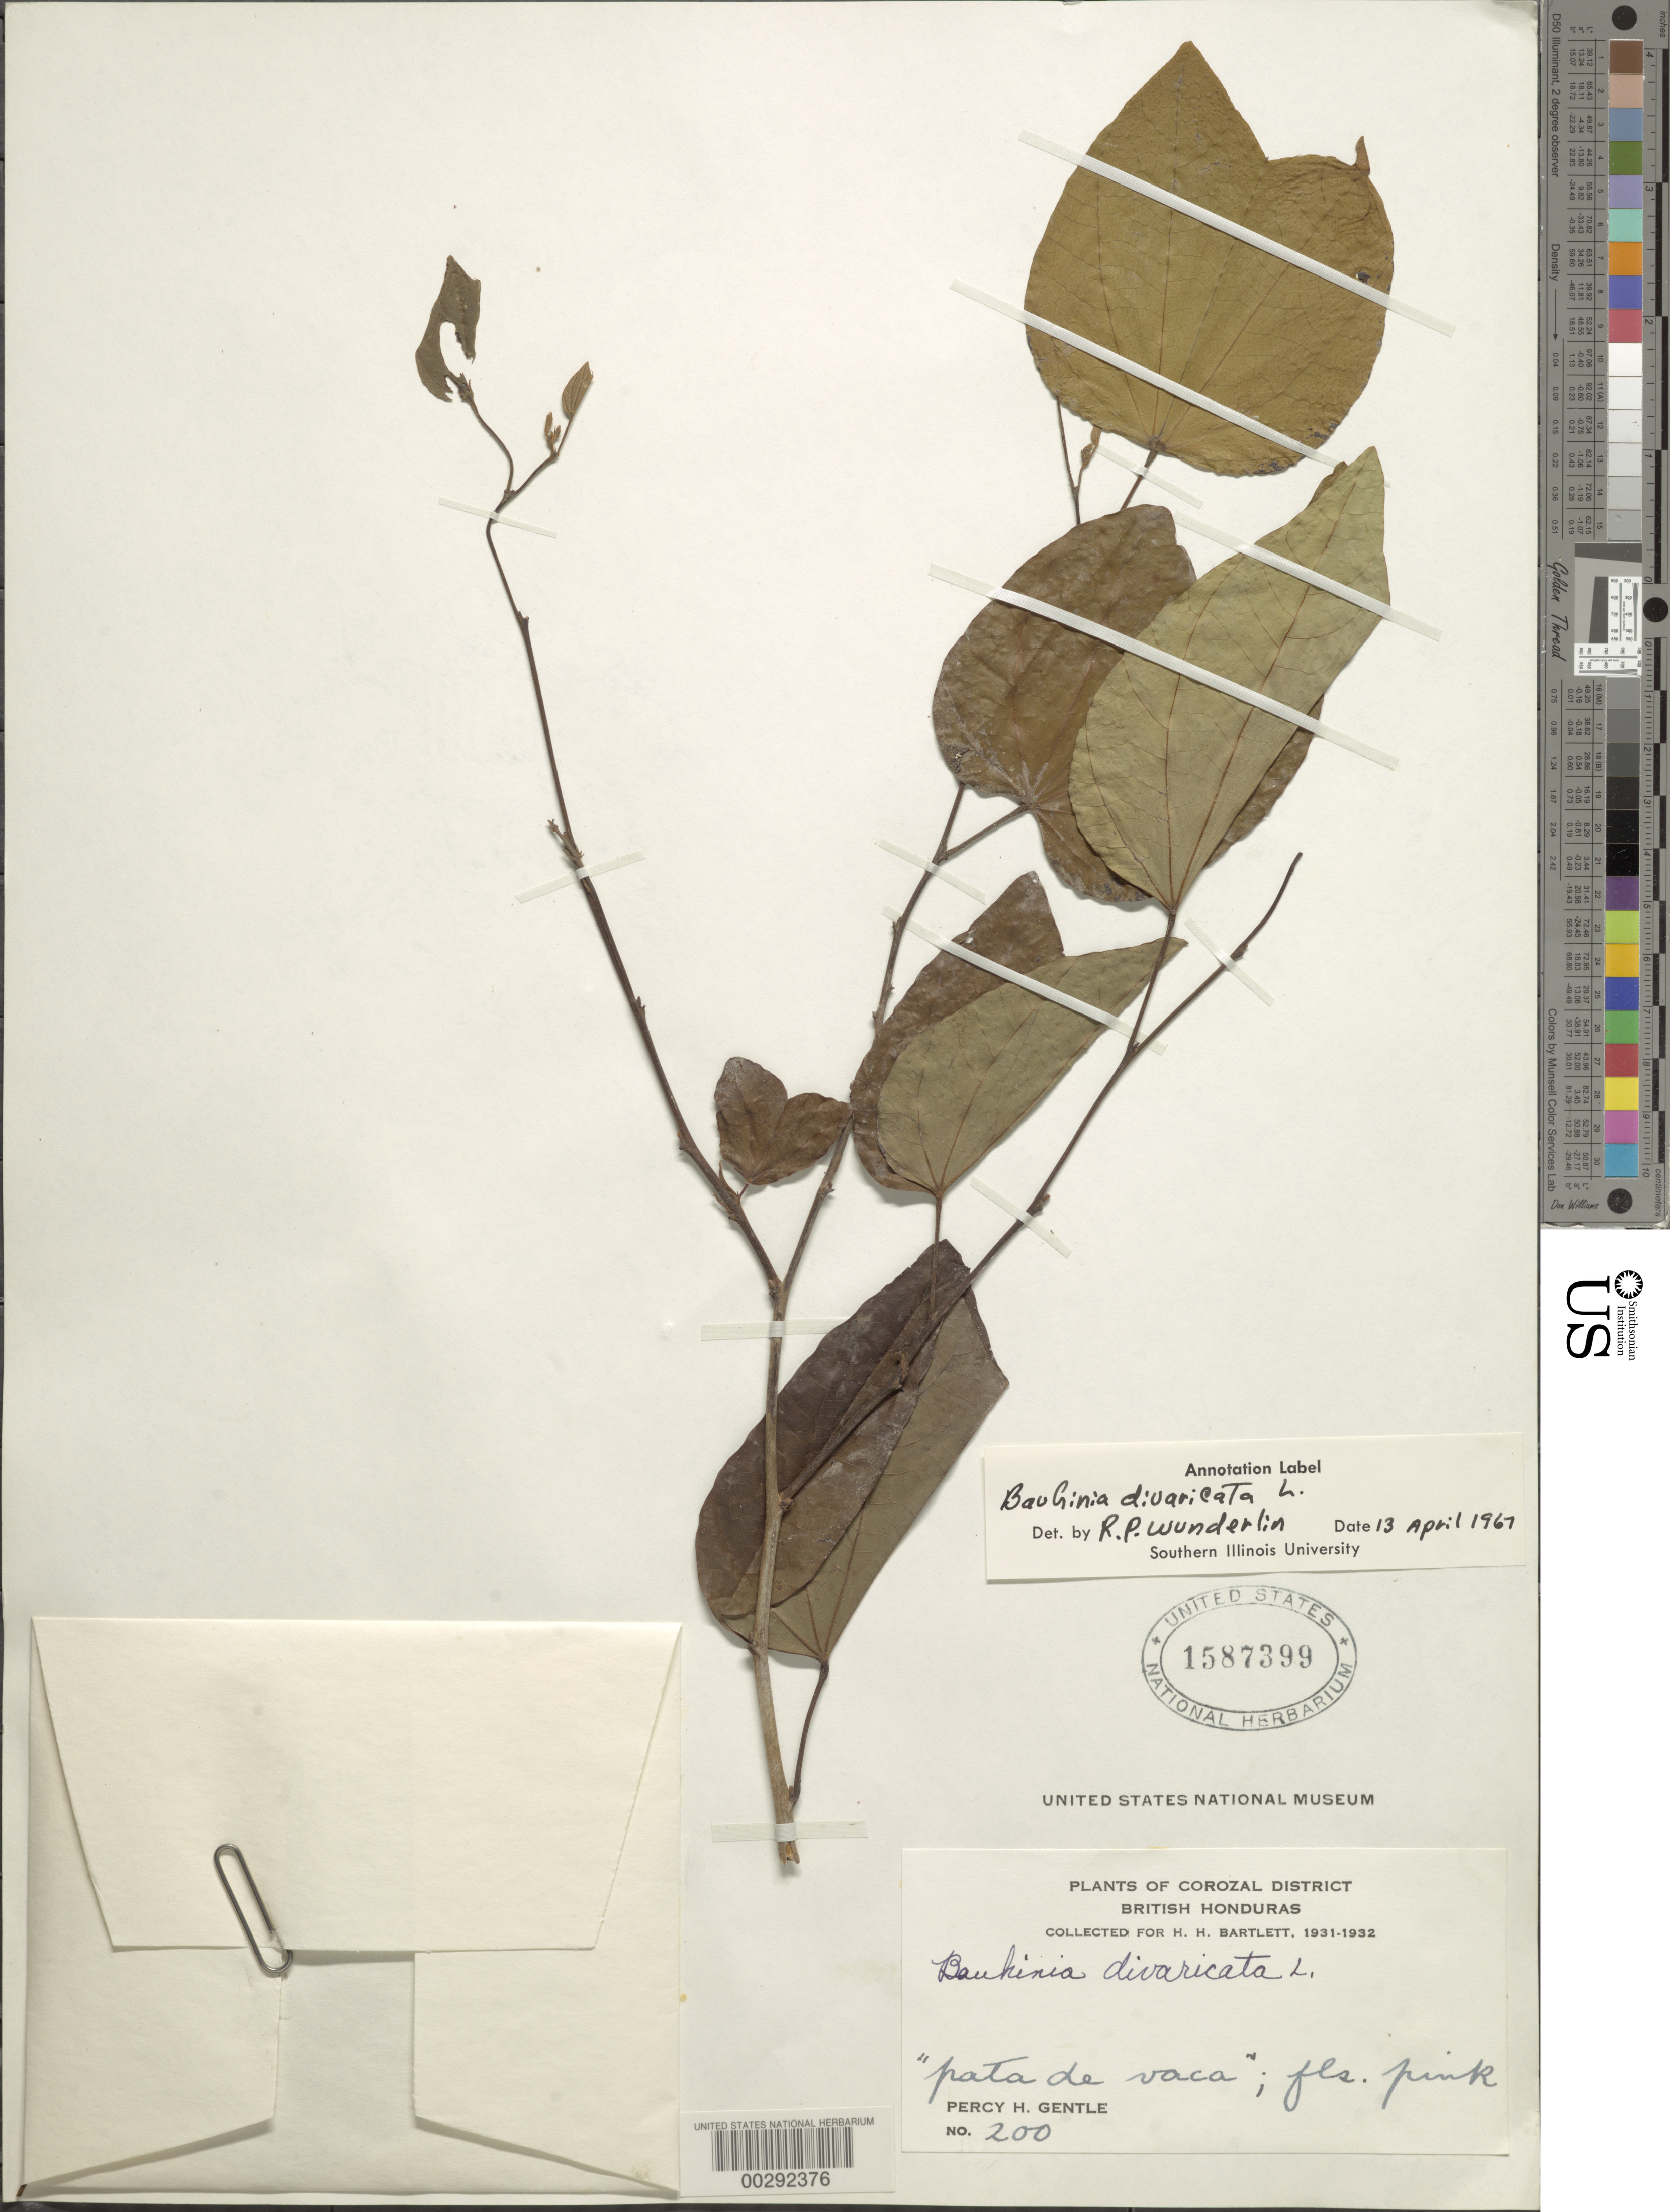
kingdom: Plantae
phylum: Tracheophyta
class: Magnoliopsida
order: Fabales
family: Fabaceae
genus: Bauhinia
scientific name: Bauhinia divaricata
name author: L.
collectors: P. H. Gentle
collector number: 200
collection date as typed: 1931 to -- -- 1932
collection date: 1931/1932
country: Belize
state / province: Corozal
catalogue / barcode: US 1587399